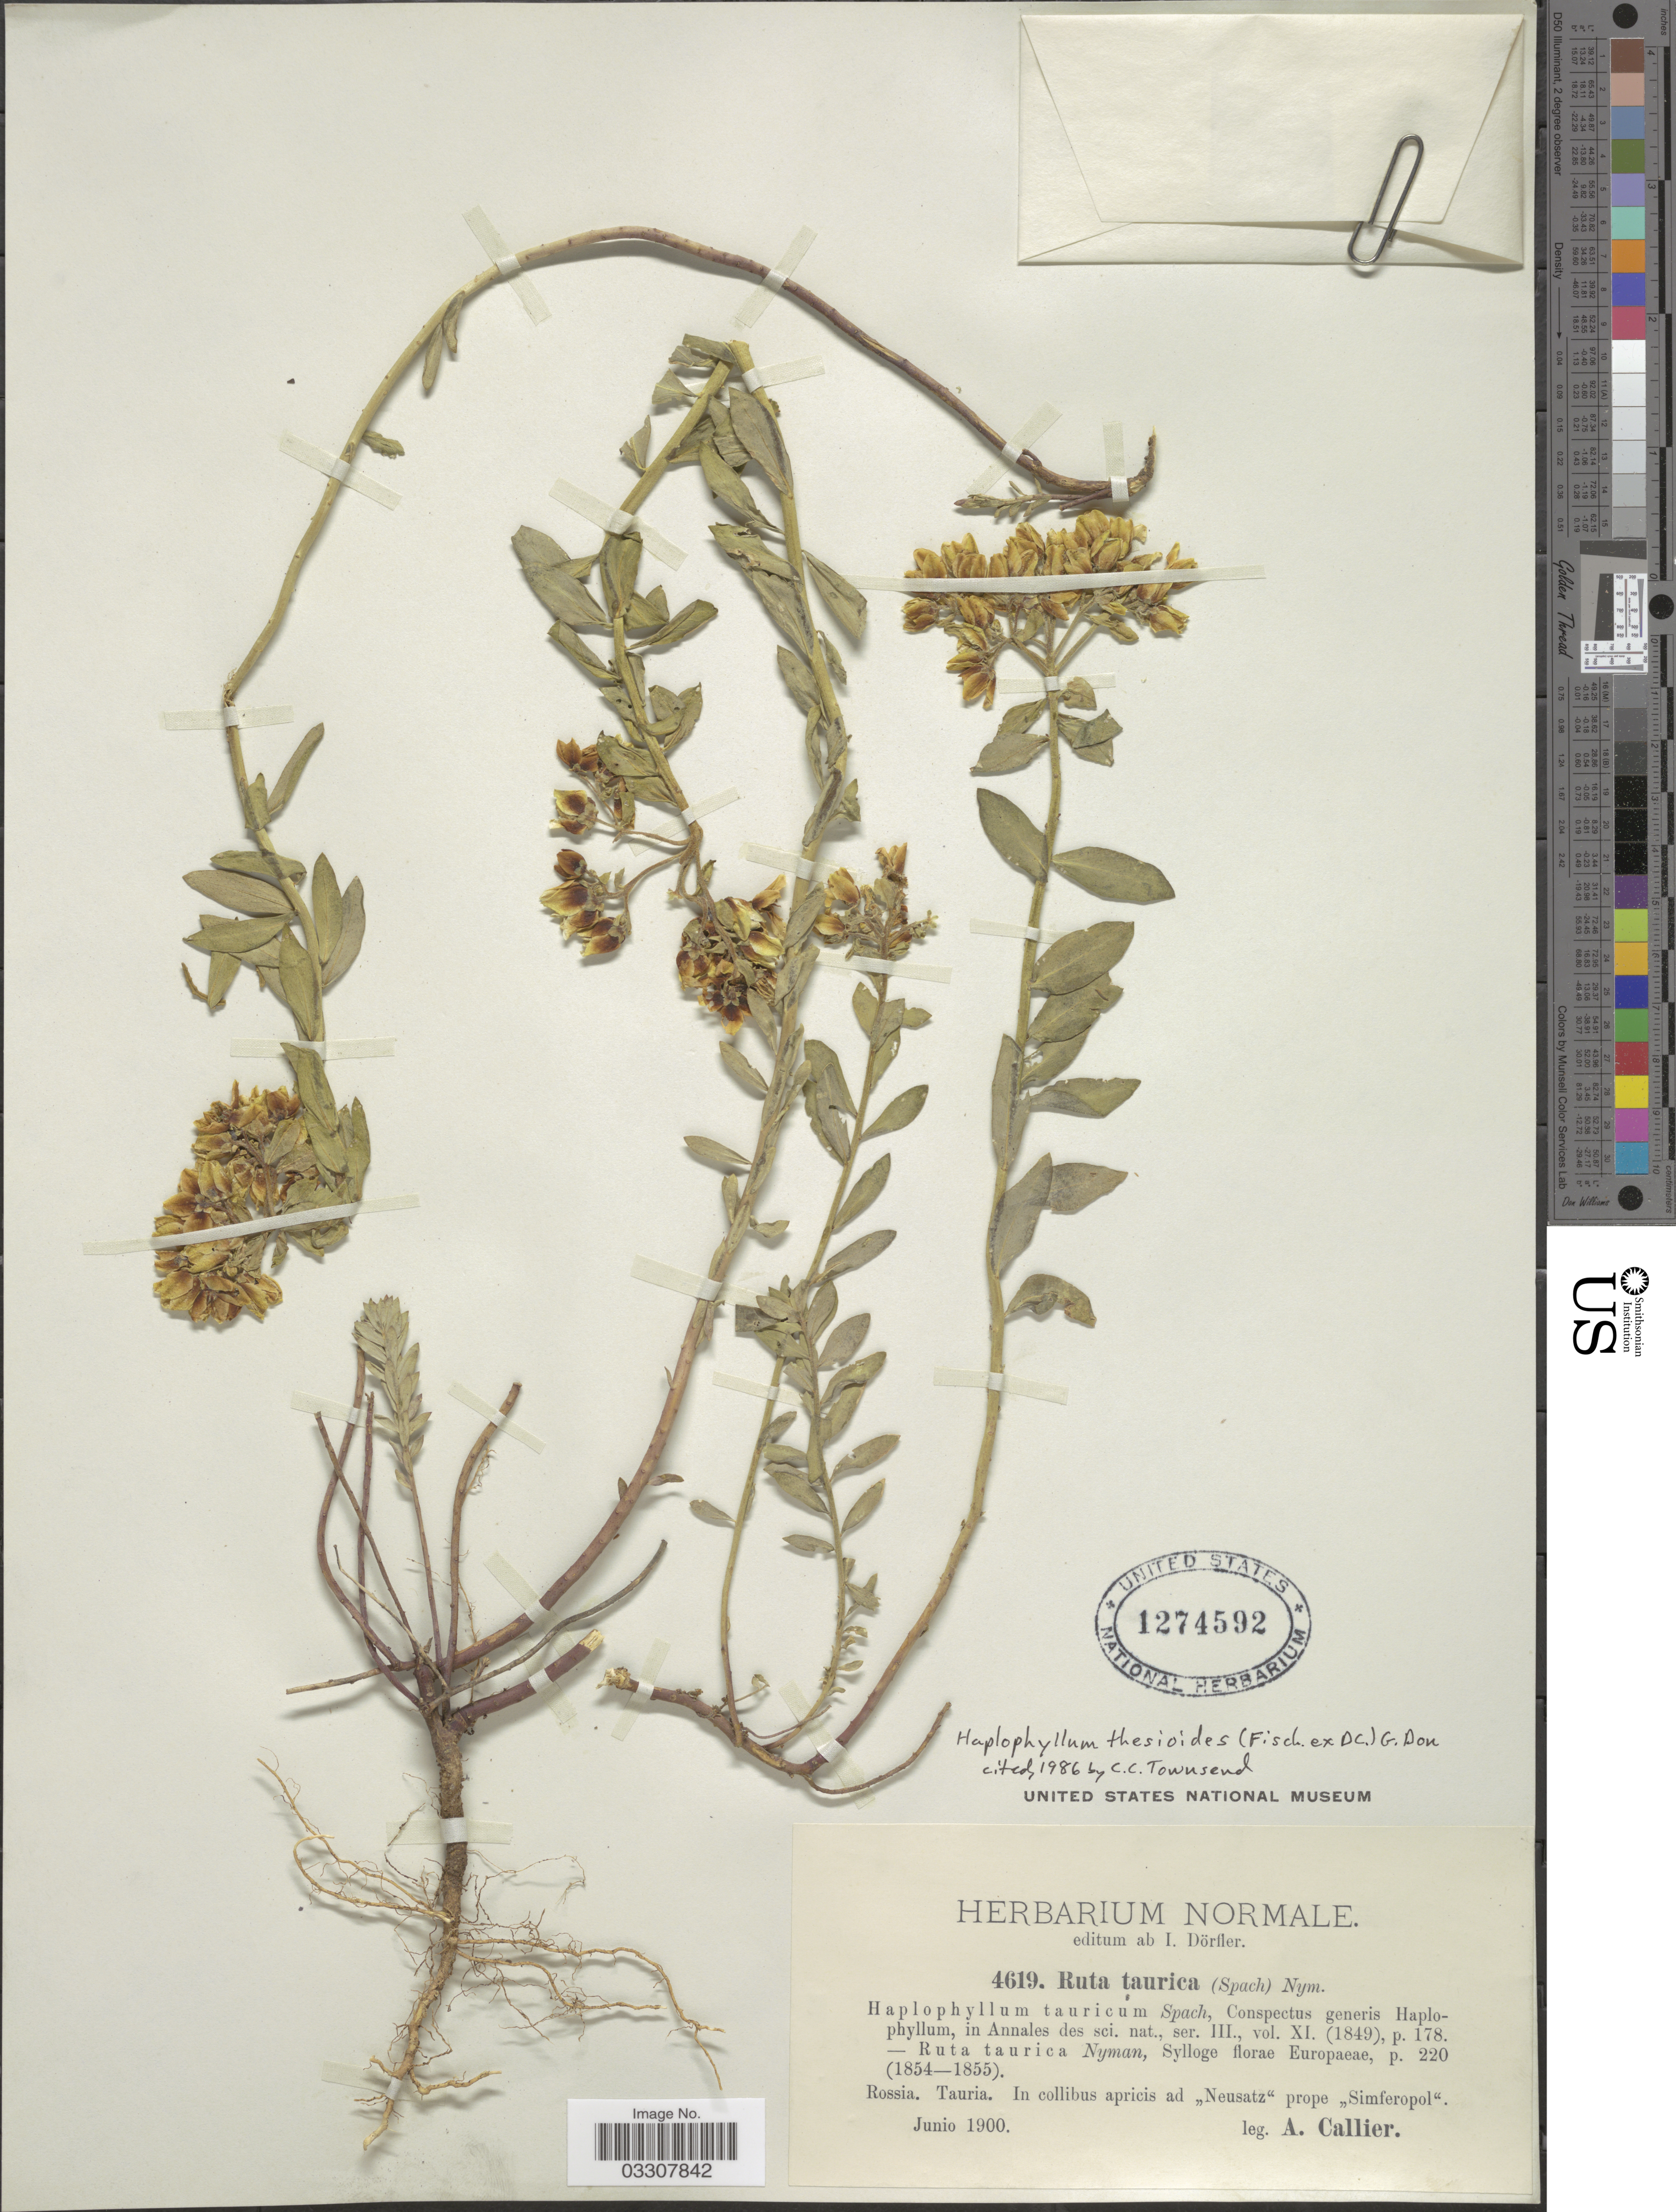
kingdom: Plantae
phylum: Tracheophyta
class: Magnoliopsida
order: Sapindales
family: Rutaceae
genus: Haplophyllum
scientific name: Haplophyllum thesioides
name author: (Fisch. ex DC.) G. Don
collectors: A. Callier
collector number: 4619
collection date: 1900-06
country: Ukraine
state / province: Crimea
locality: Rossia. Tauria. In collibus apricis ad "Neusatz" prope "Simferopol".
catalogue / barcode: US 1274592